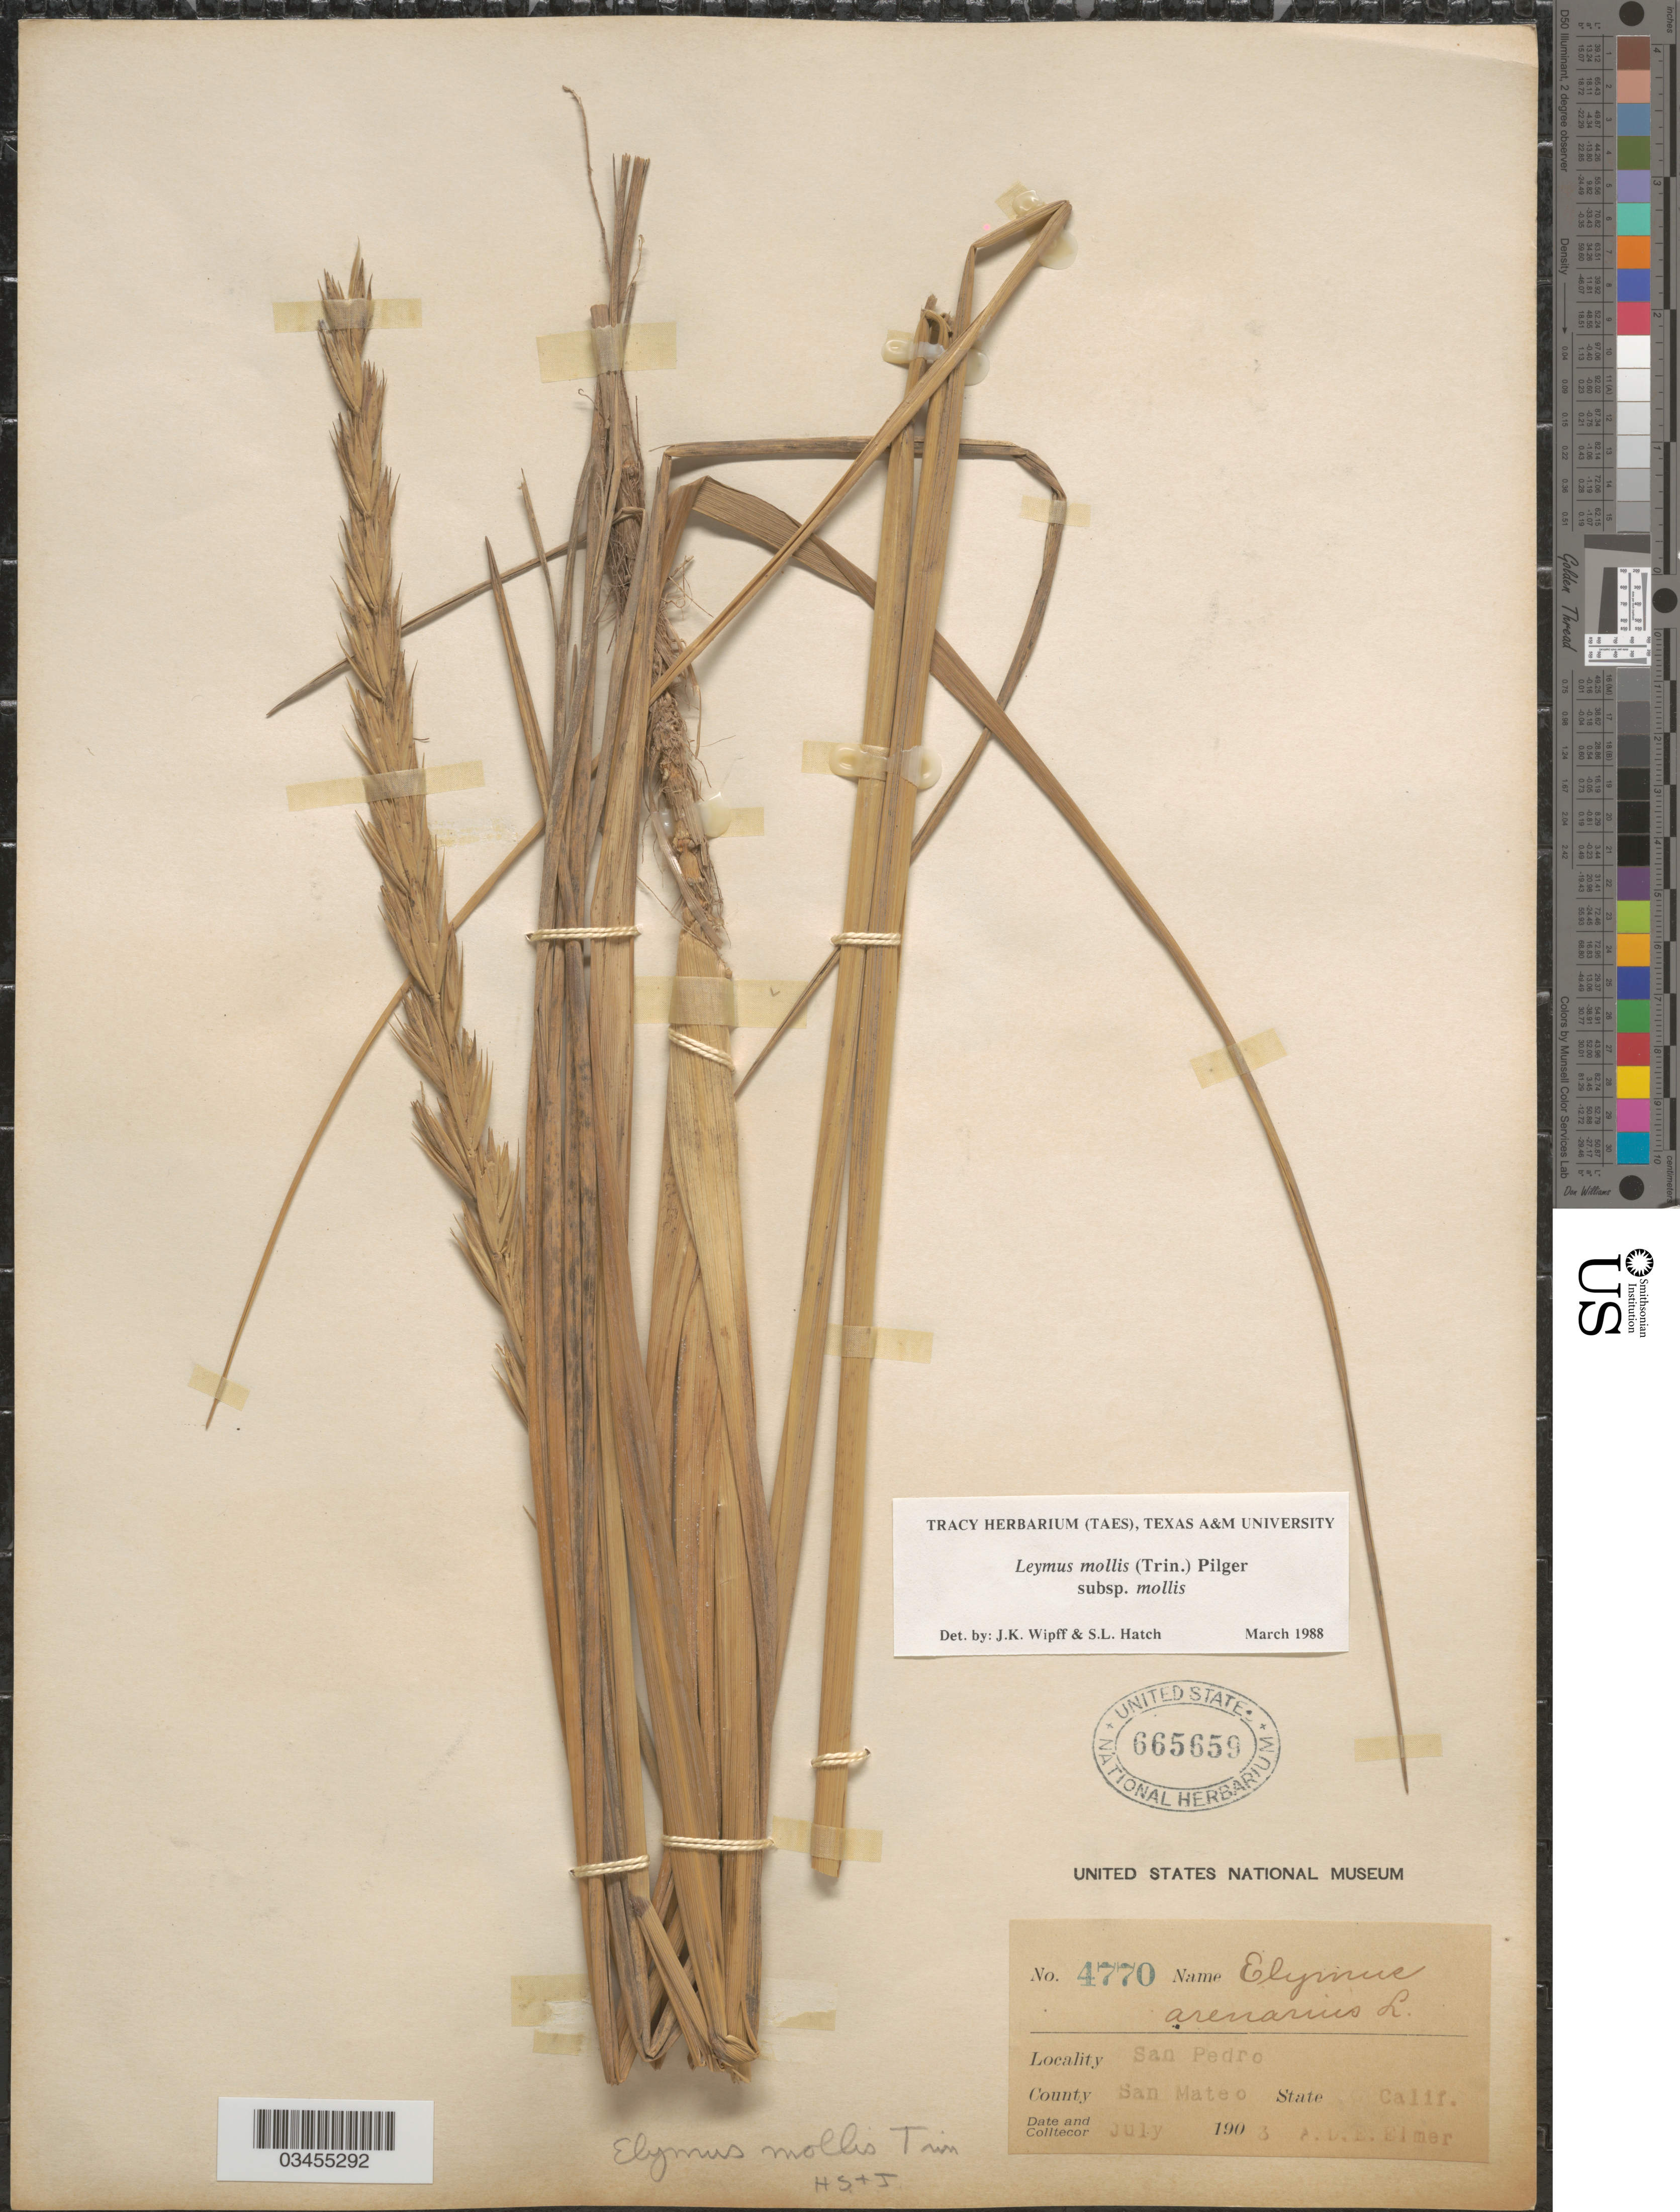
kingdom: Plantae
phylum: Tracheophyta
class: Liliopsida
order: Poales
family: Poaceae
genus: Leymus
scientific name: Leymus mollis subsp. mollis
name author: (Trin.) Pilg.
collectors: A. D. E. Elmer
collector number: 4770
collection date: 1903-07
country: United States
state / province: California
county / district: Los Angeles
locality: San Pedro. County San Mateo.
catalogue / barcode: US 665659